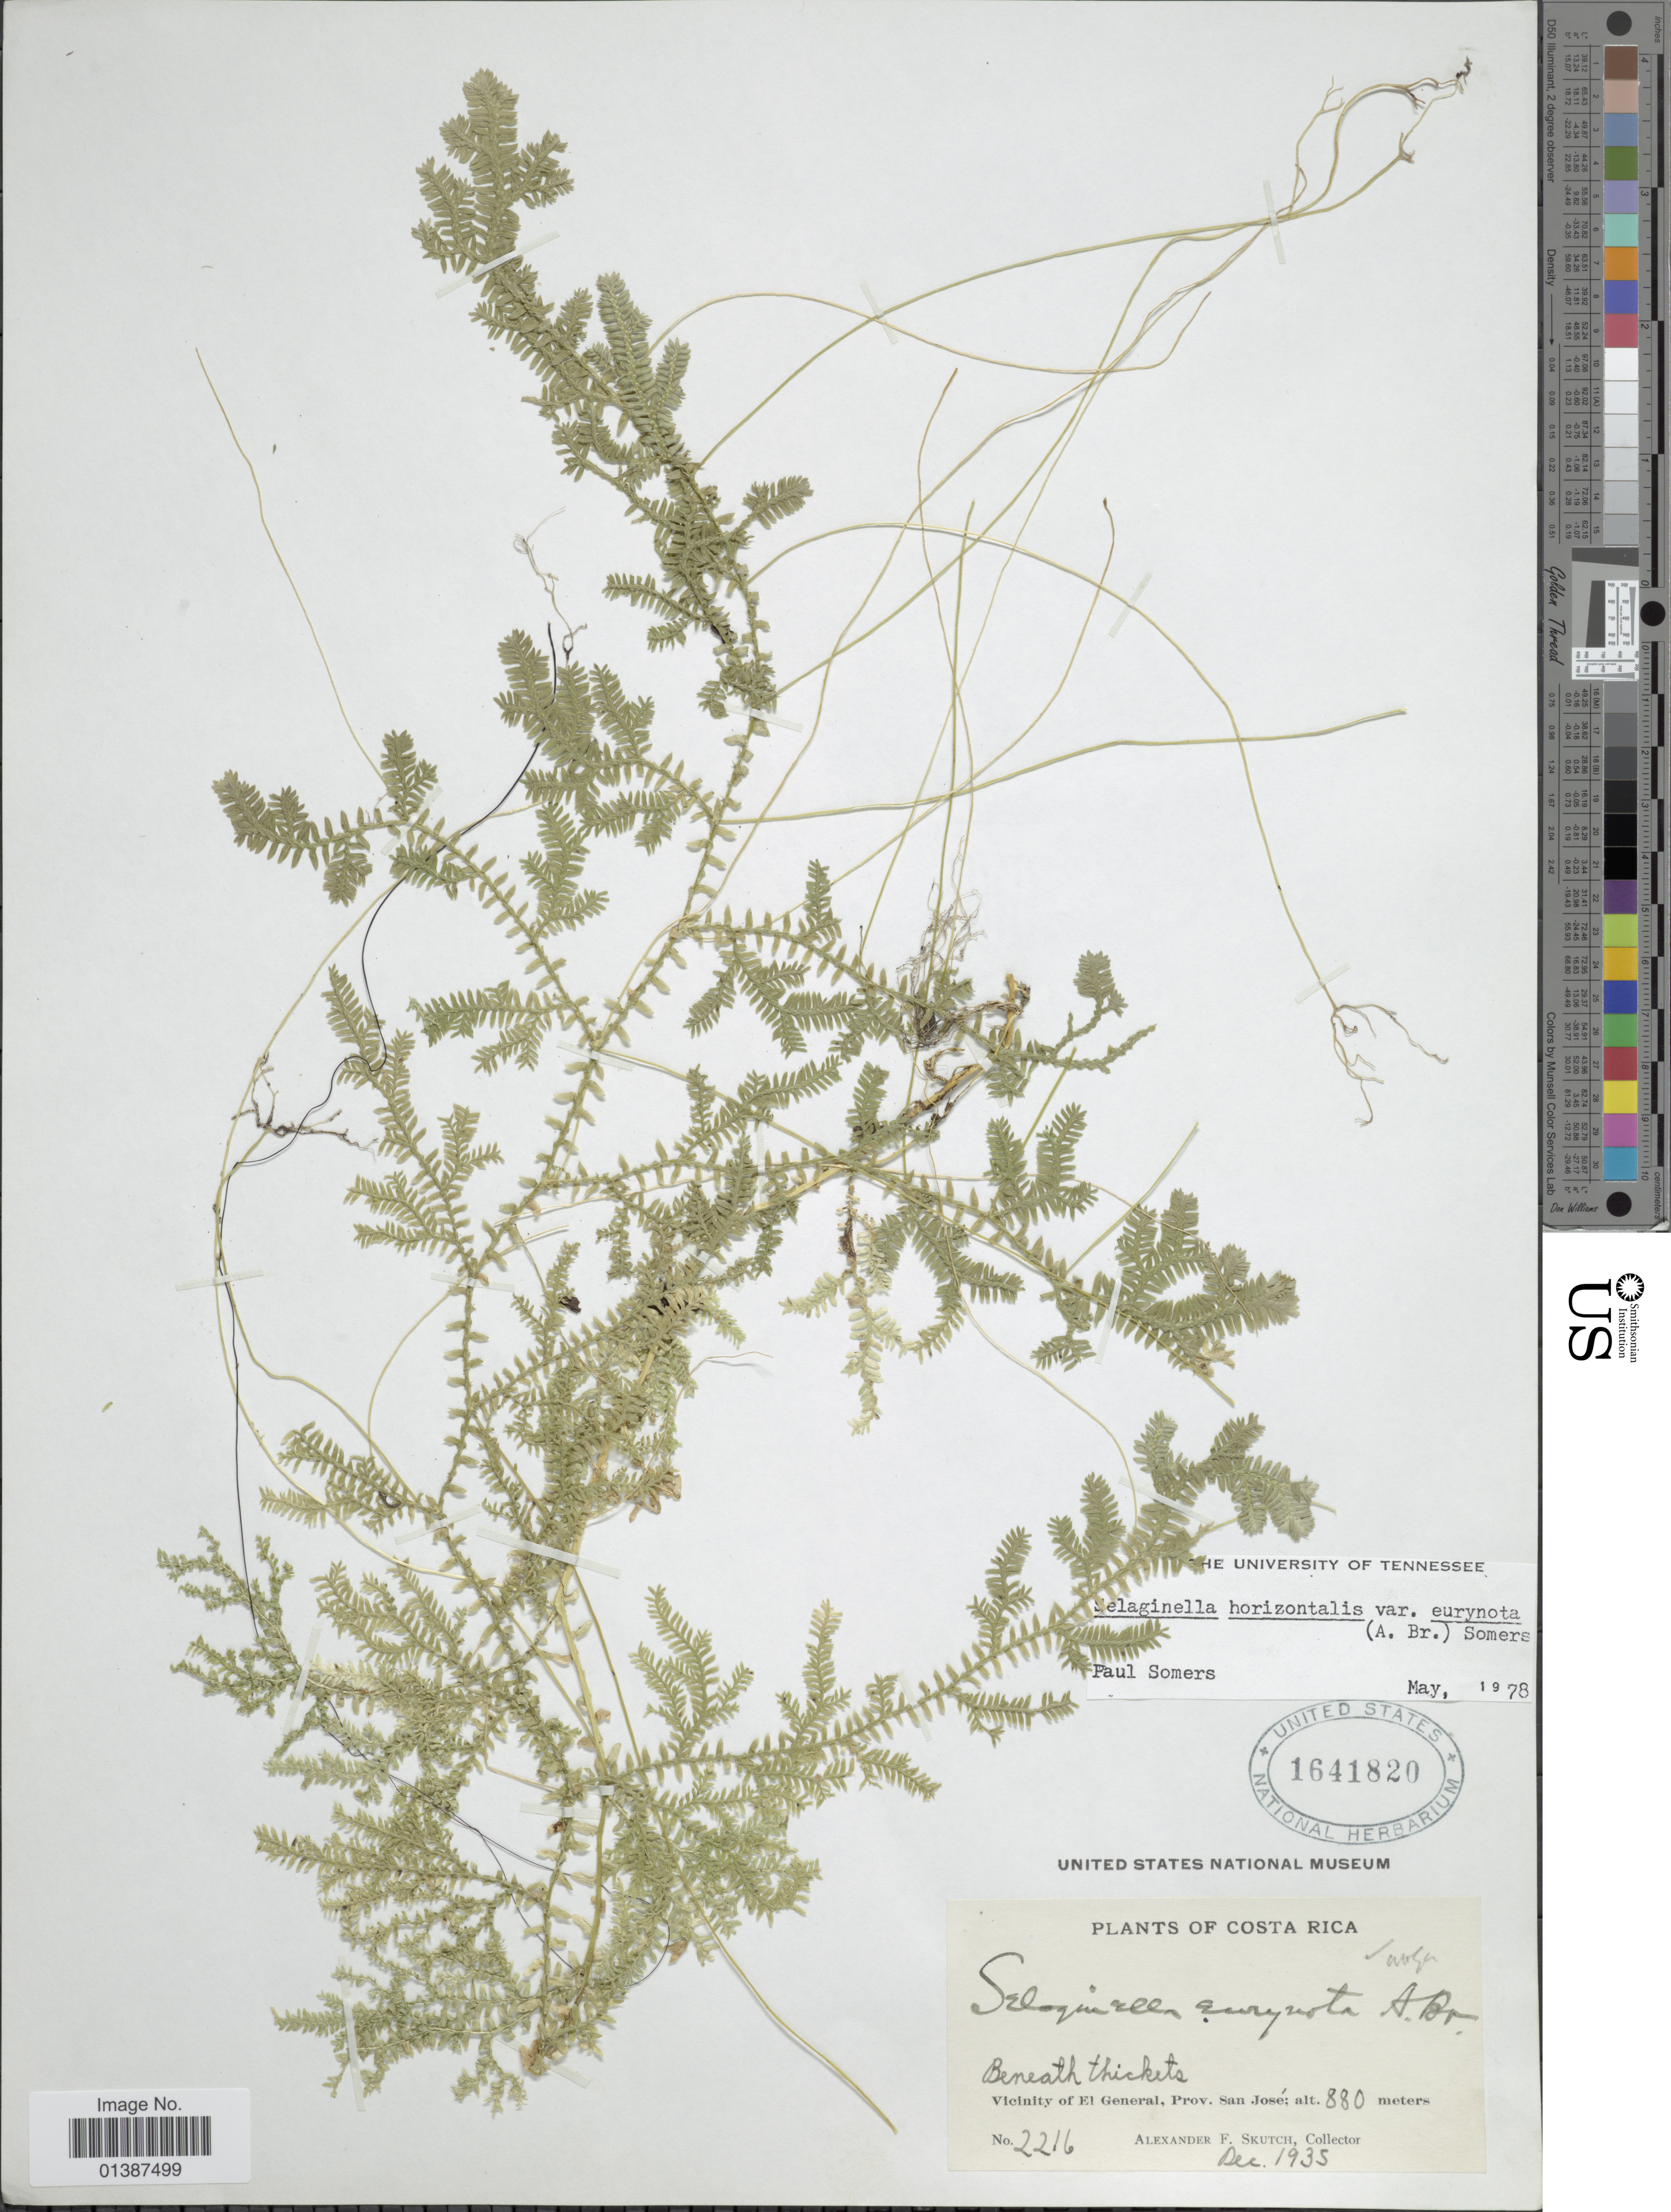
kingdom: Plantae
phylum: Tracheophyta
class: Lycopodiopsida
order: Selaginellales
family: Selaginellaceae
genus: Selaginella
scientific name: Selaginella eurynota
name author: A. Braun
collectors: A. F. Skutch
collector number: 2216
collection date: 1935-12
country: Costa Rica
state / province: San José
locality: Vicinity of El General, Prov. San José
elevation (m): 880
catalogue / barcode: US 1641820